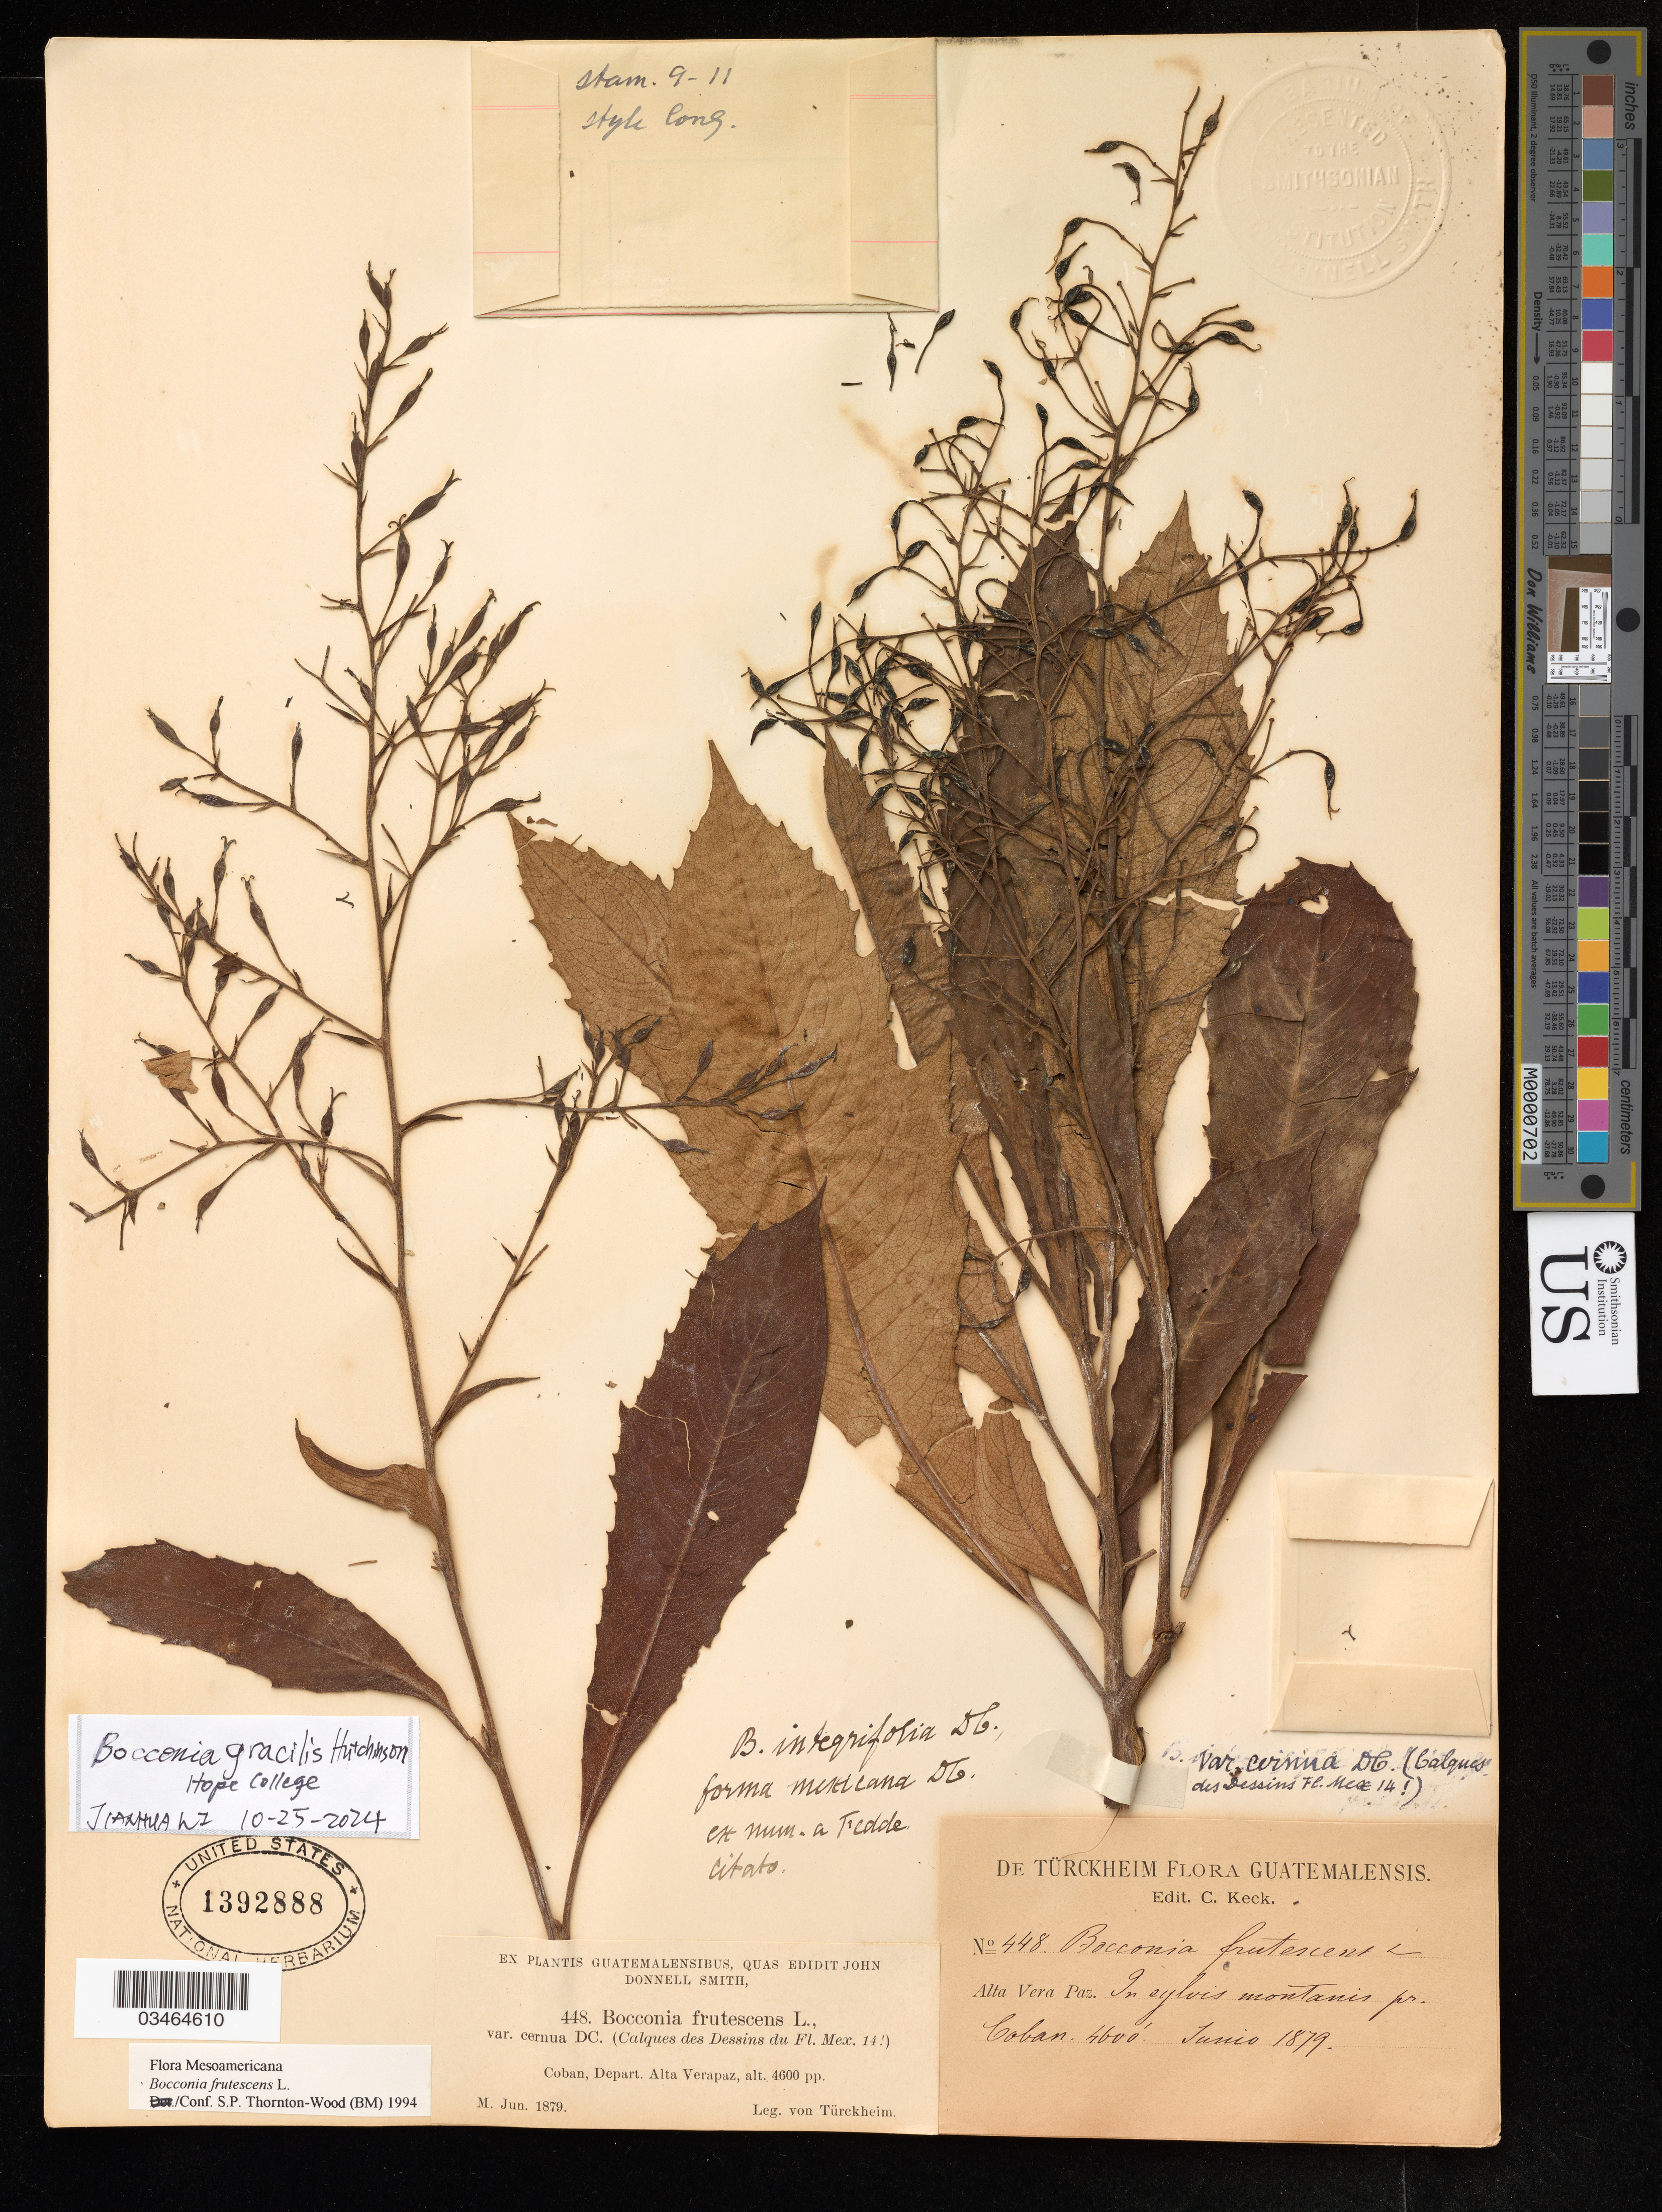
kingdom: Plantae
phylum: Tracheophyta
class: Magnoliopsida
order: Ranunculales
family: Papaveraceae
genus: Bocconia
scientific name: Bocconia frutescens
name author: L.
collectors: H. von Türckheim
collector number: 448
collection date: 1879-06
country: Guatemala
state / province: Alta Verapaz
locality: Coban, Depart. Alta Verapaz.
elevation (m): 1402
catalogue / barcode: US 1392888